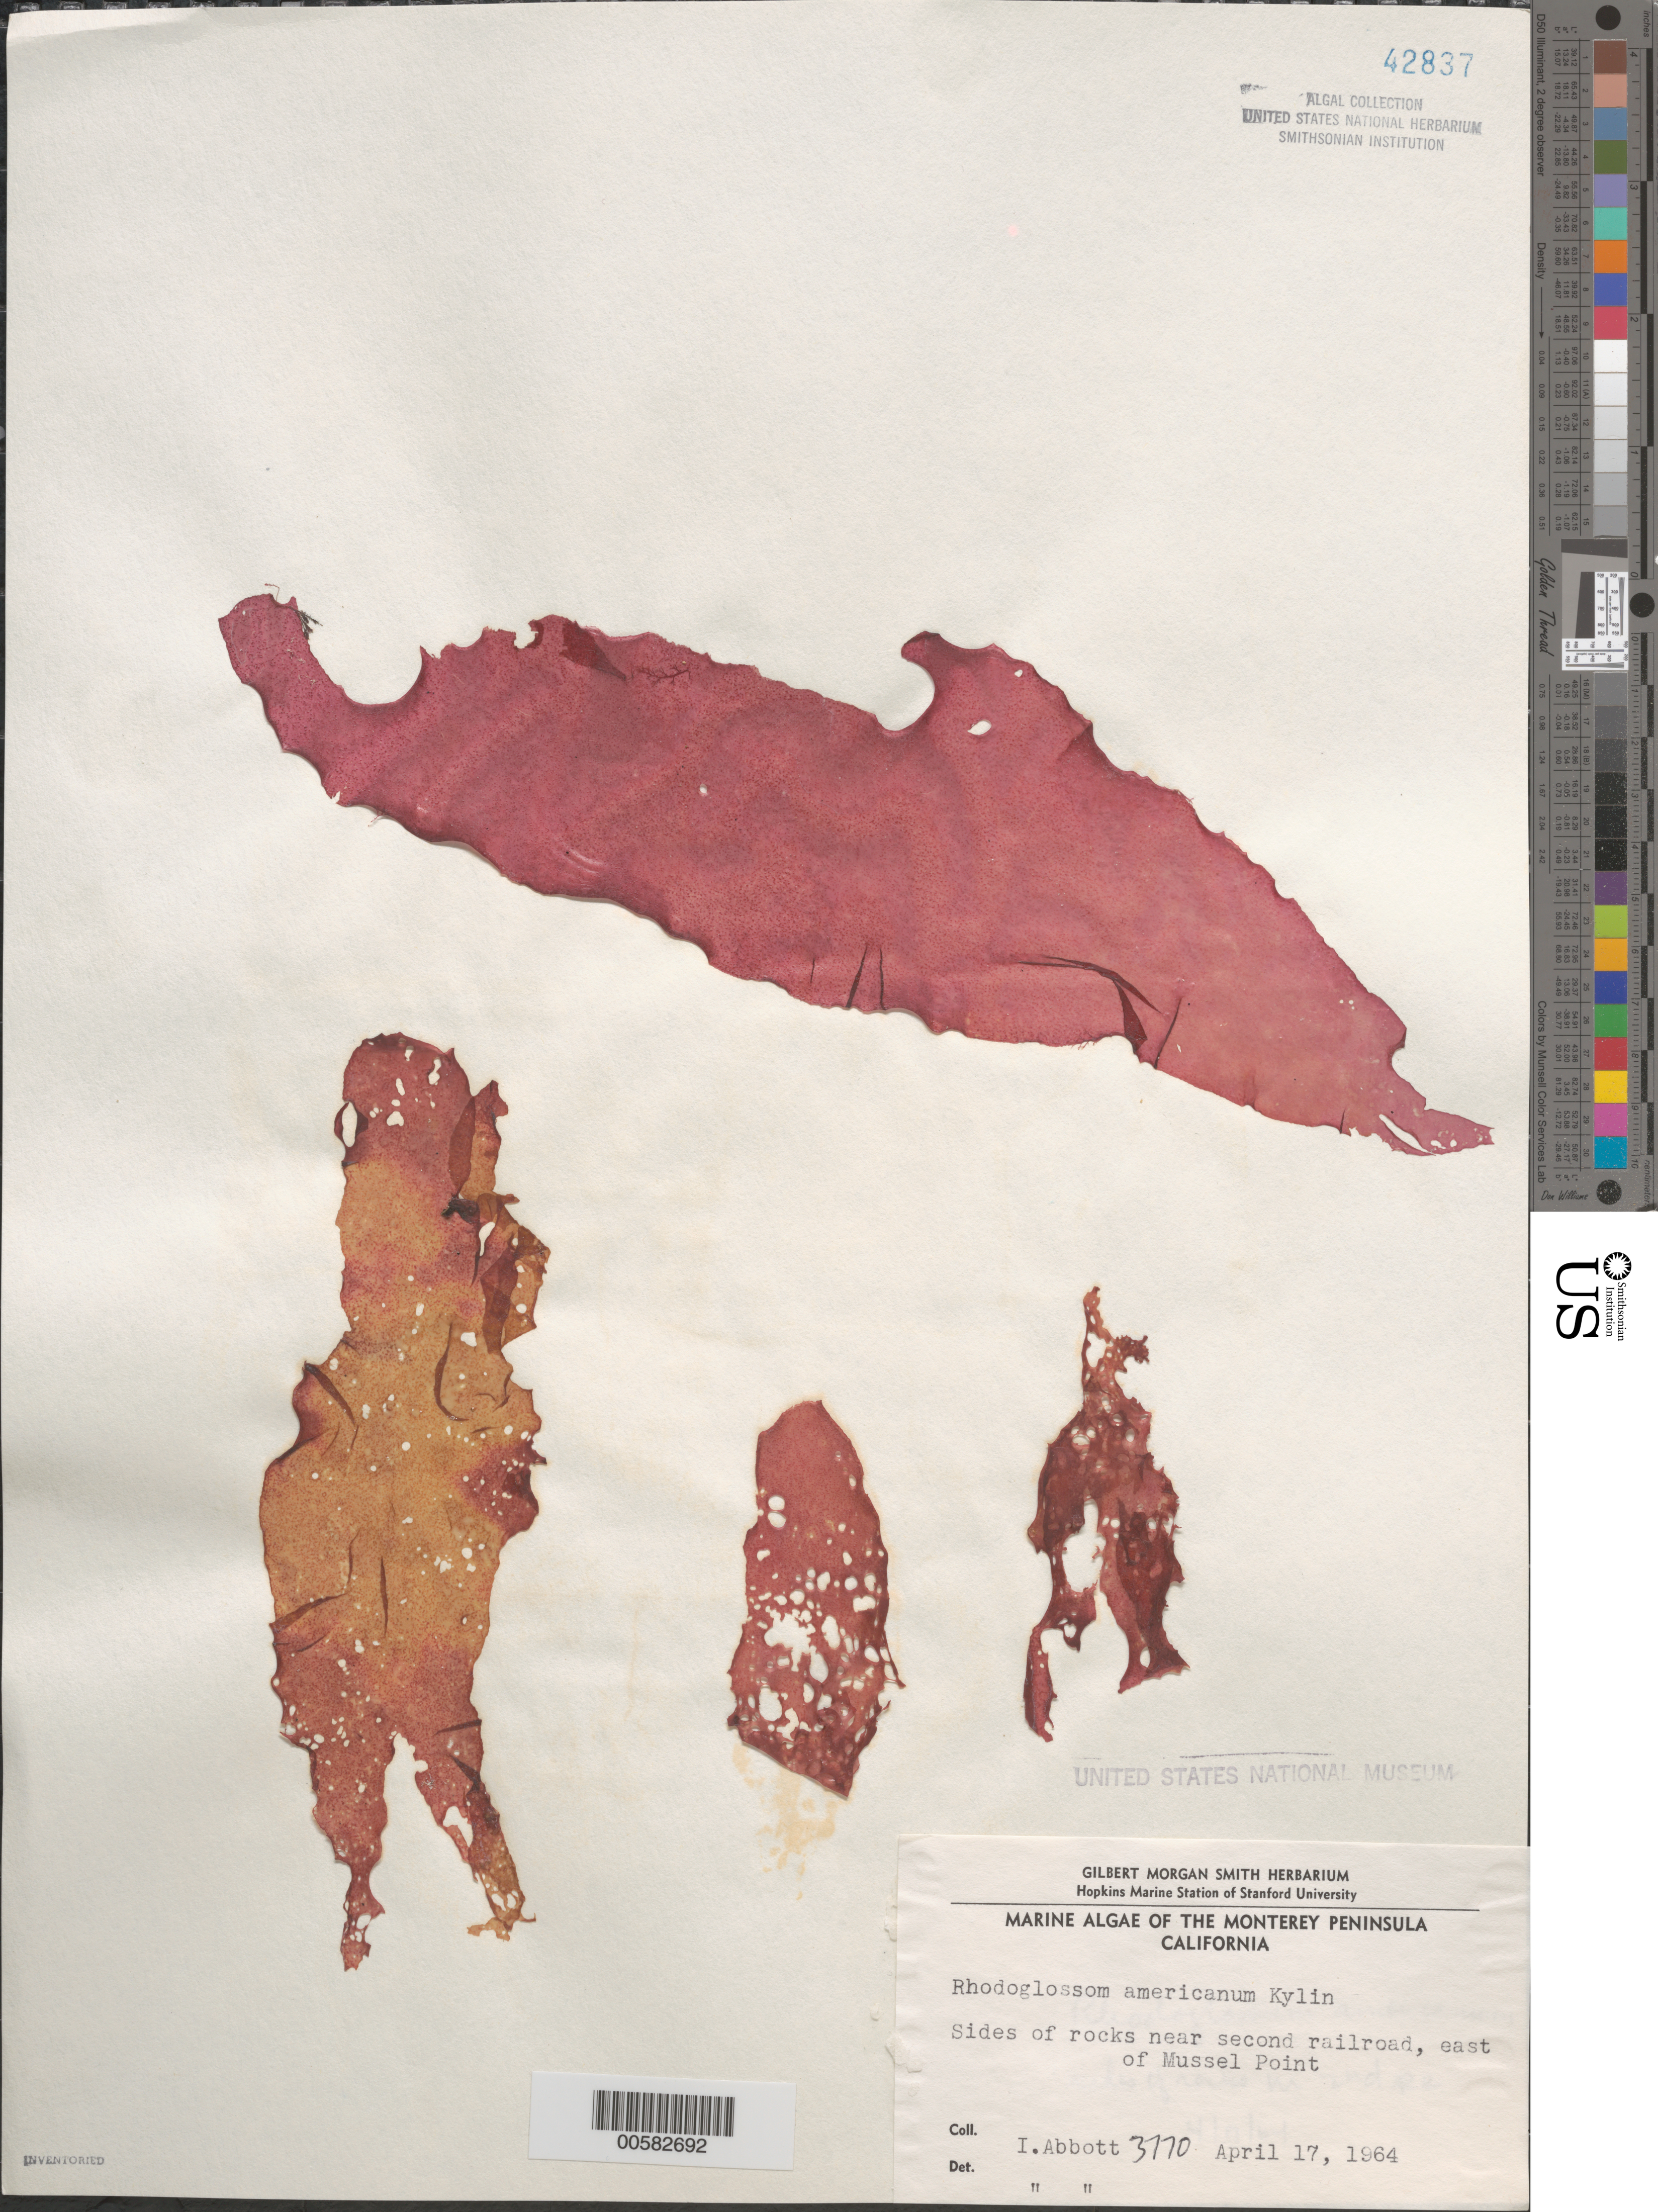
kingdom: Plantae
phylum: Rhodophyta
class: Florideophyceae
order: Gigartinales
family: Gigartinaceae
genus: Mazzaella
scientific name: Mazzaella californica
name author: (J. Agardh) G. De Toni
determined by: Algae name updating Project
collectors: I. A. Abbott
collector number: IAA 3770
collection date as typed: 17 Apr 1964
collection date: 1964-04-17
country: United States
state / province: California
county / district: Monterey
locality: East of Mussel Point, near second railway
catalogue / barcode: US 42837